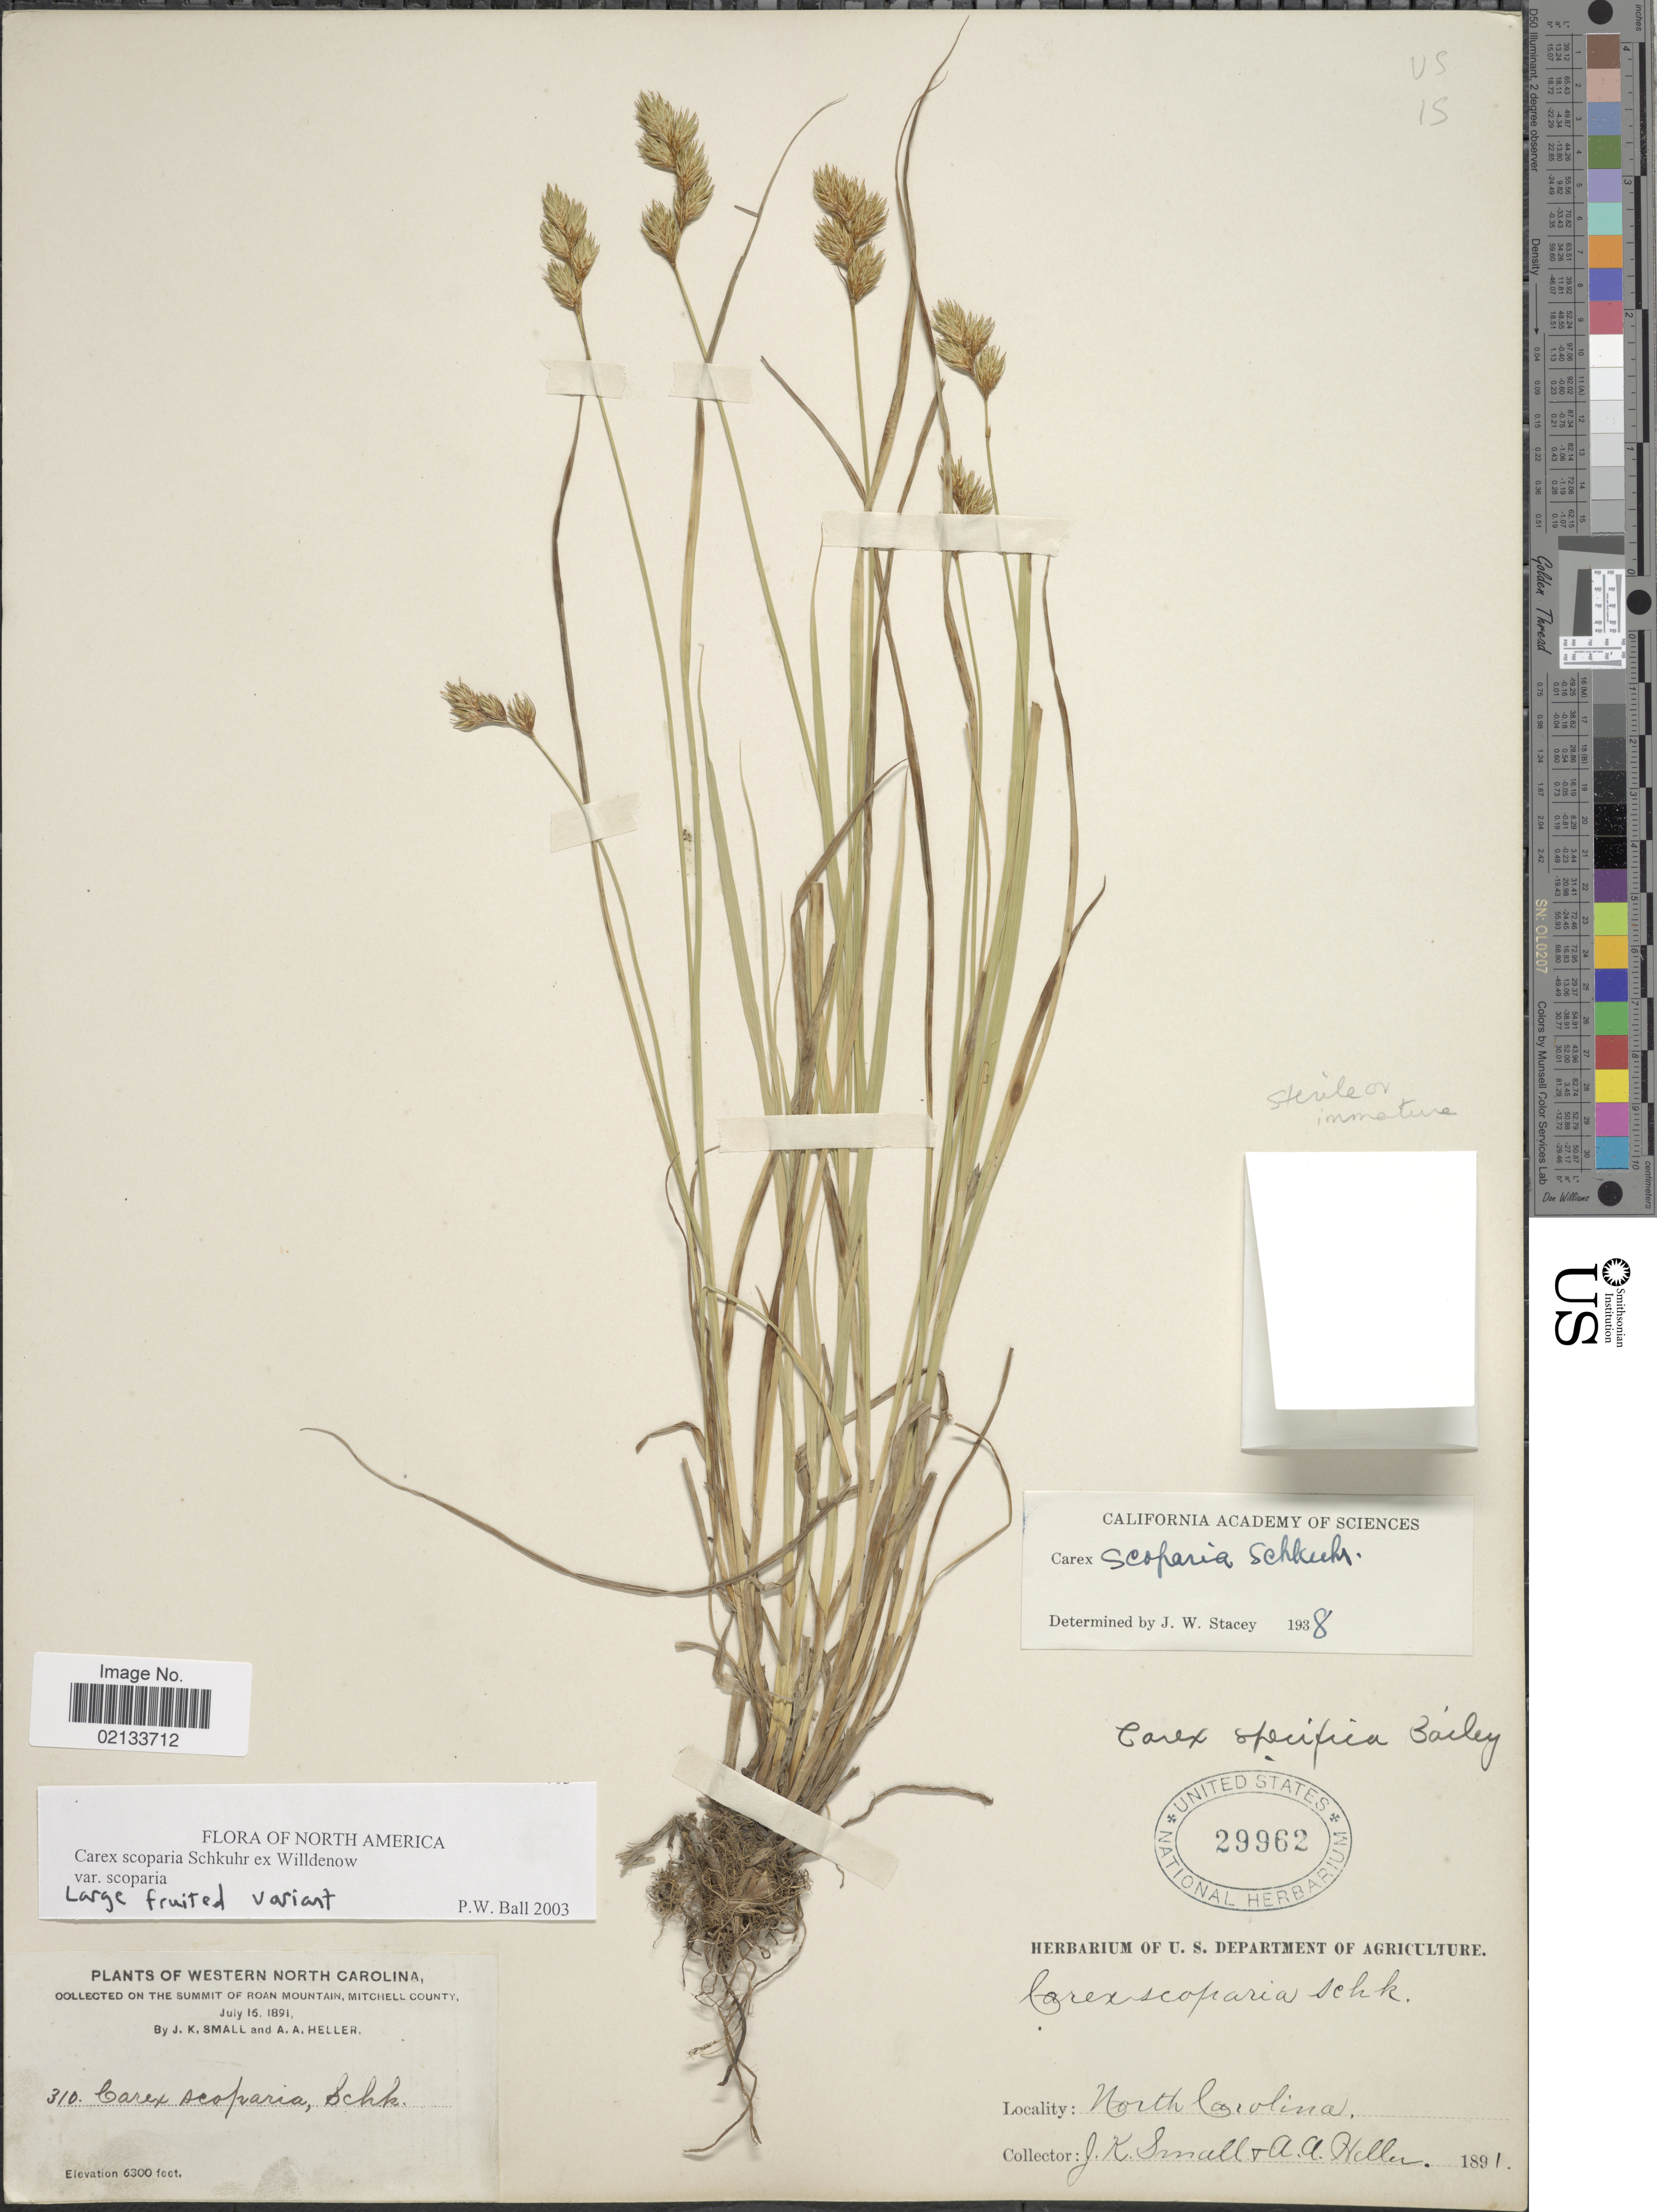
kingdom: Plantae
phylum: Tracheophyta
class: Liliopsida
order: Poales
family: Cyperaceae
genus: Carex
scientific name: Carex scoparia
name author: Schkuhr ex Willd.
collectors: J. K. Small & A. A. Heller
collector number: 310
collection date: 1891-07-16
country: United States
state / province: North Carolina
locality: Western North Carolina, On The Summit of Roan Mountain, Mitchell County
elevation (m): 1920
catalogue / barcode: US 29962